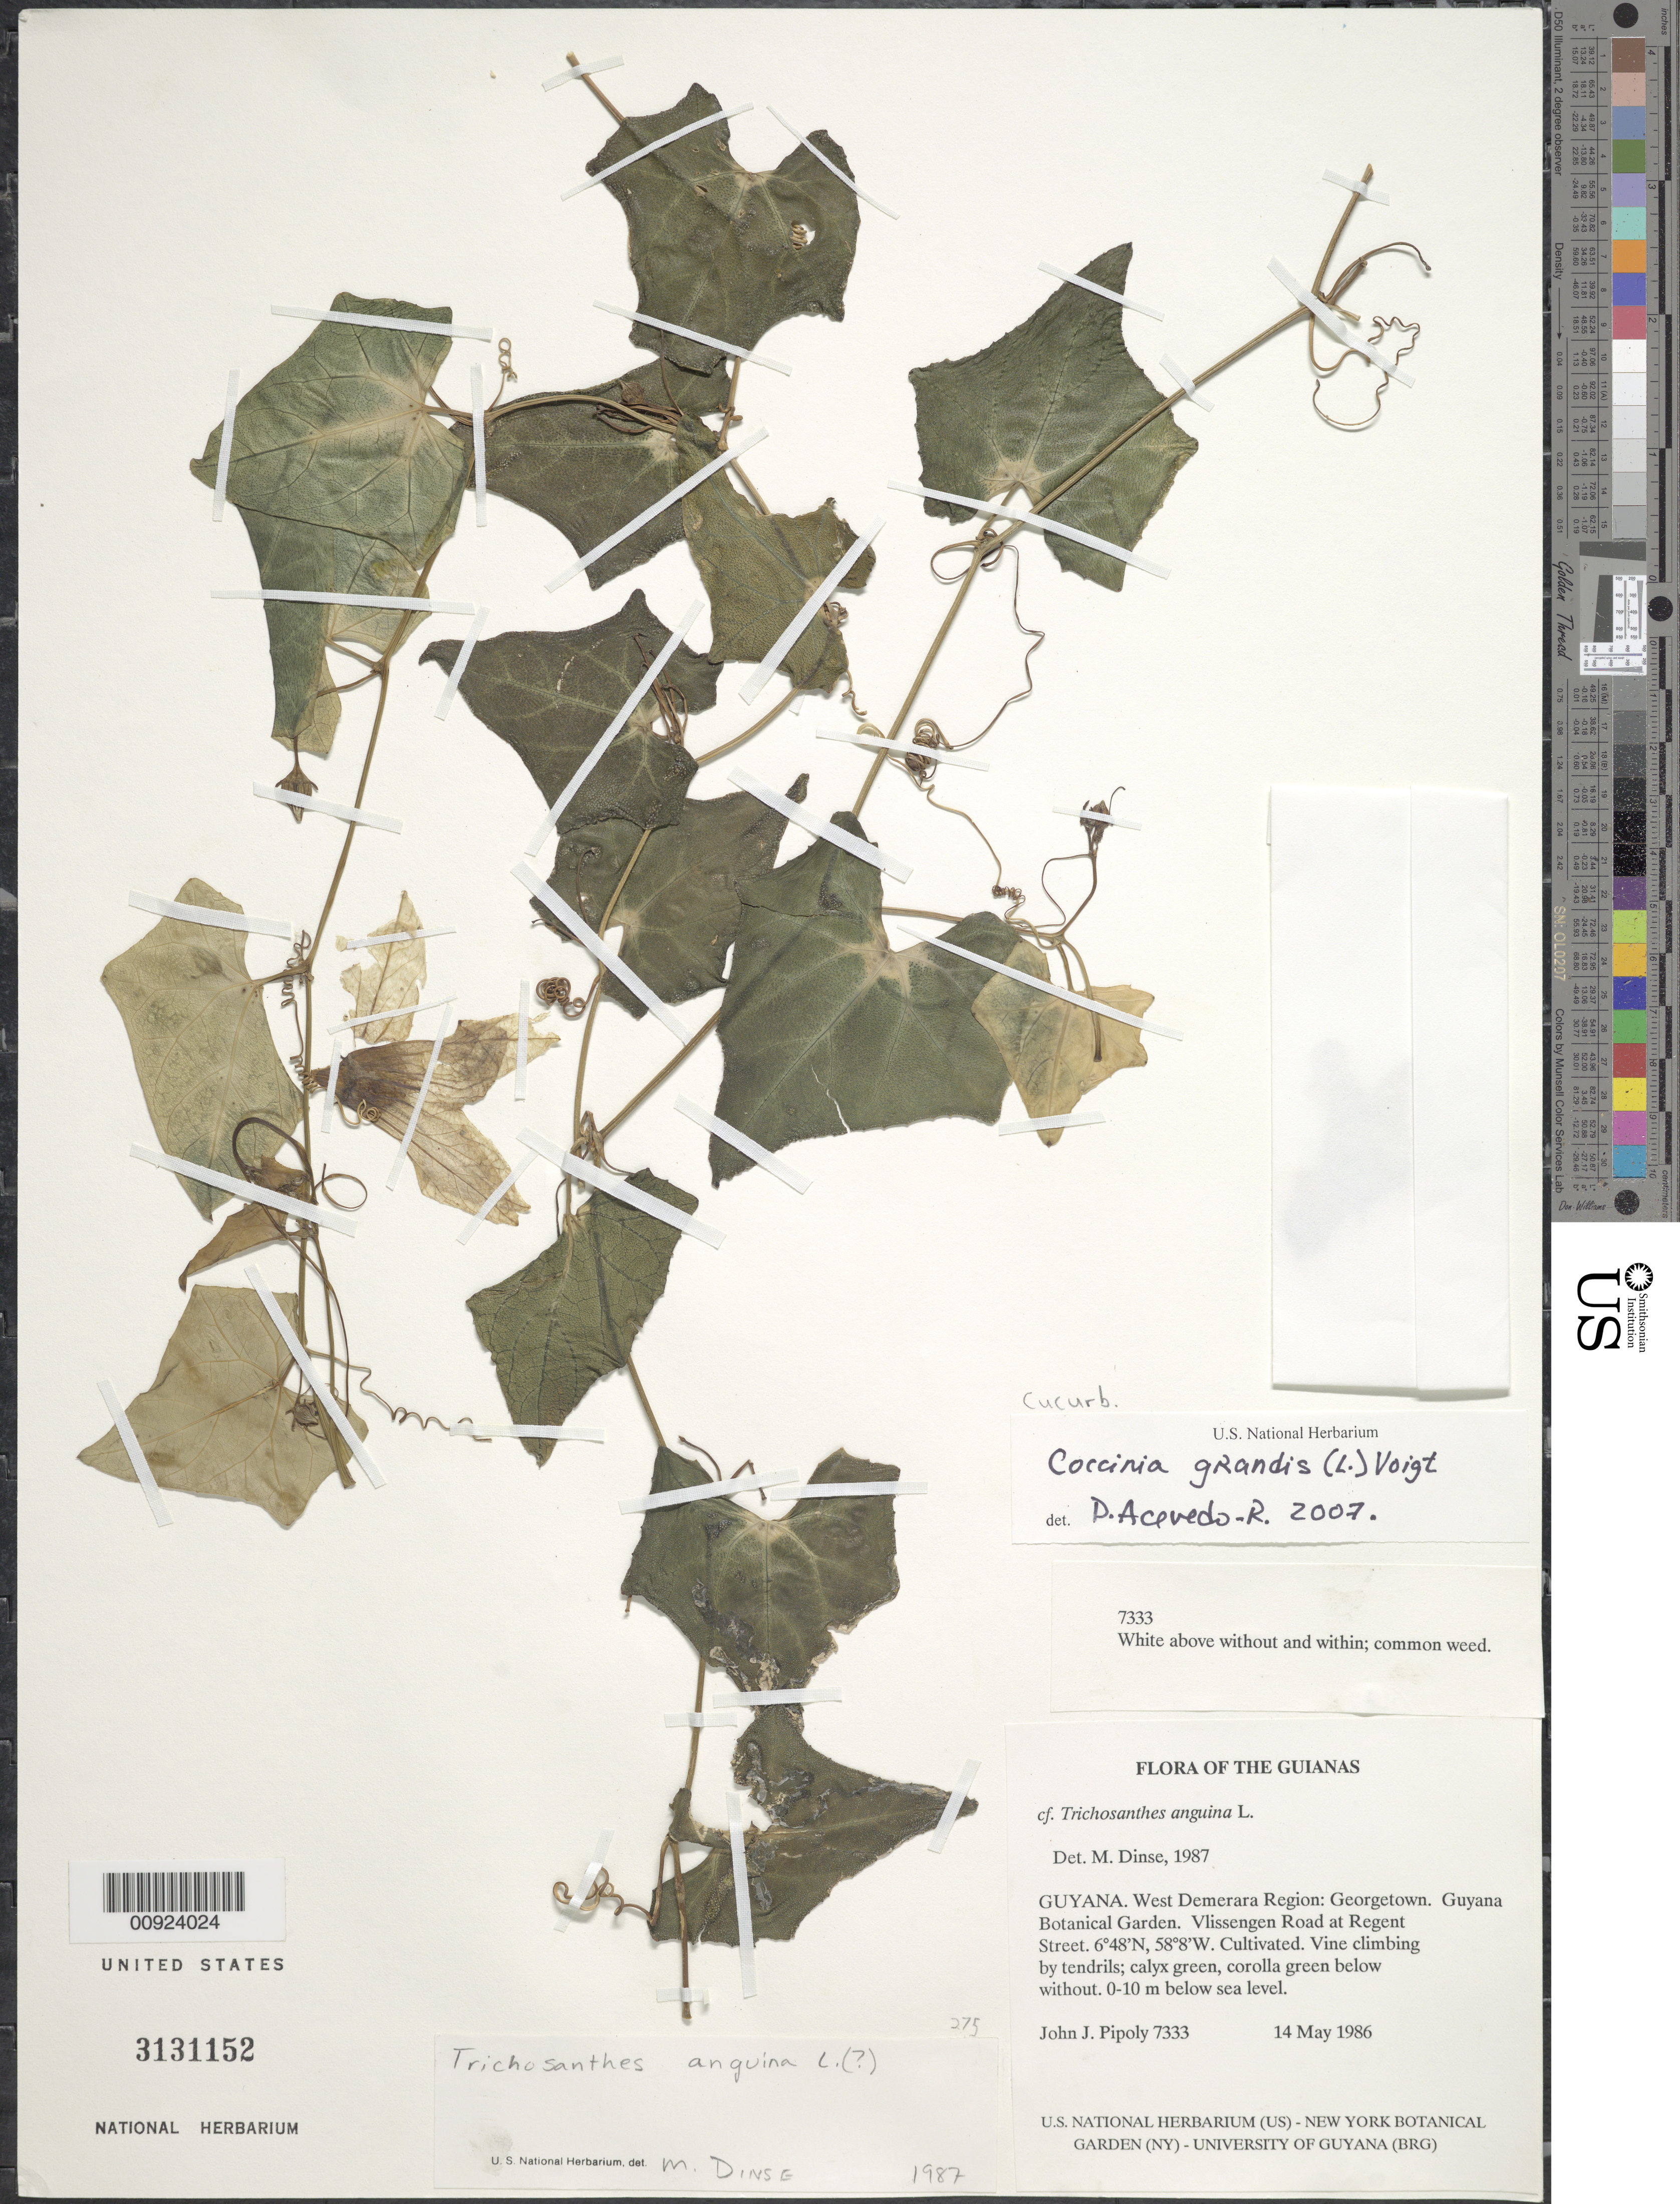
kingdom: Plantae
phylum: Tracheophyta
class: Magnoliopsida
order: Cucurbitales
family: Cucurbitaceae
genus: Coccinia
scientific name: Coccinia grandis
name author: (L.) Voigt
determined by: Acevedo-Rodríguez, P., (BOT), Smithsonian Institution - National Museum of Natural History (UNITED STATES)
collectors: J. J. Pipoly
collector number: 7333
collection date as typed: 14 May 1986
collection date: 1986-05-14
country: Guyana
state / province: Demerara-Mahaica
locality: Georgetown. Guyana Botanical Garden. Vlissengen Road at Regent Street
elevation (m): -3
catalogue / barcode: US 3131152